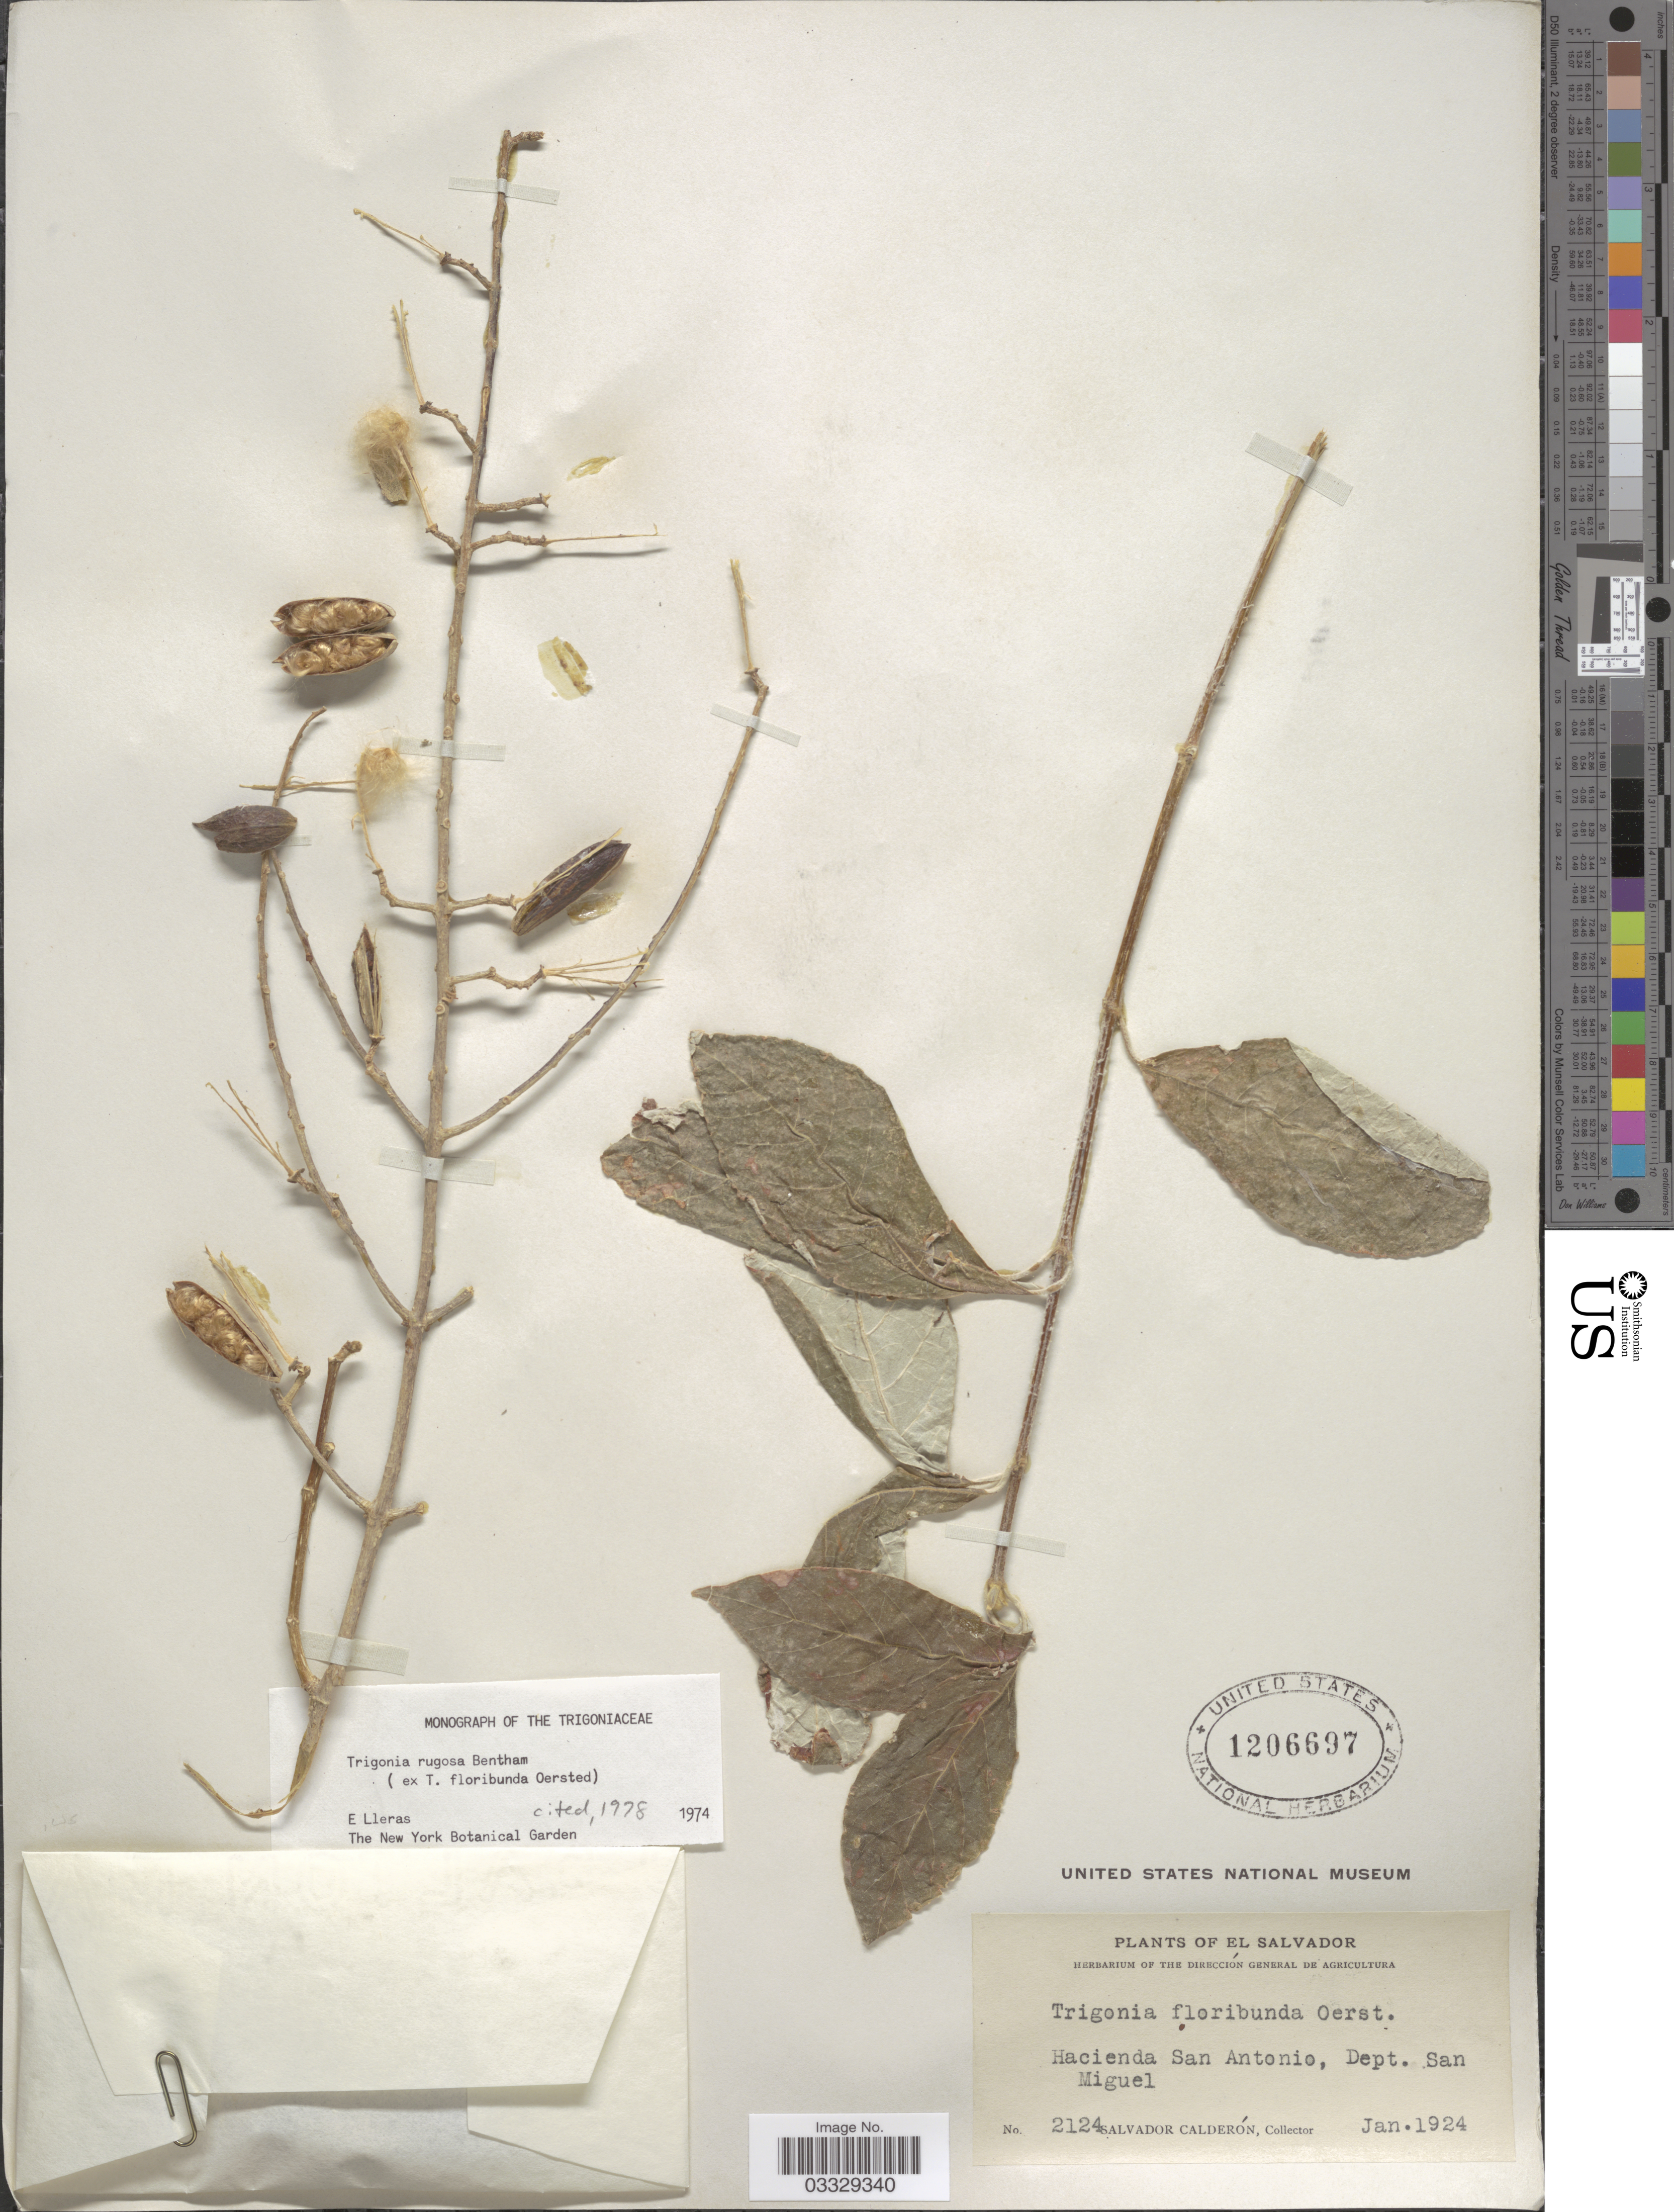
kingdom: Plantae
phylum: Tracheophyta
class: Magnoliopsida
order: Malpighiales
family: Trigoniaceae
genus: Trigonia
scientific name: Trigonia rugosa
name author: Benth.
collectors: S. Calderón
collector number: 2124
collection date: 1924-01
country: El Salvador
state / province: San Miguel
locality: Hacienda San Antonio, Dept. San Miguel.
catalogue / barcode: US 1206697